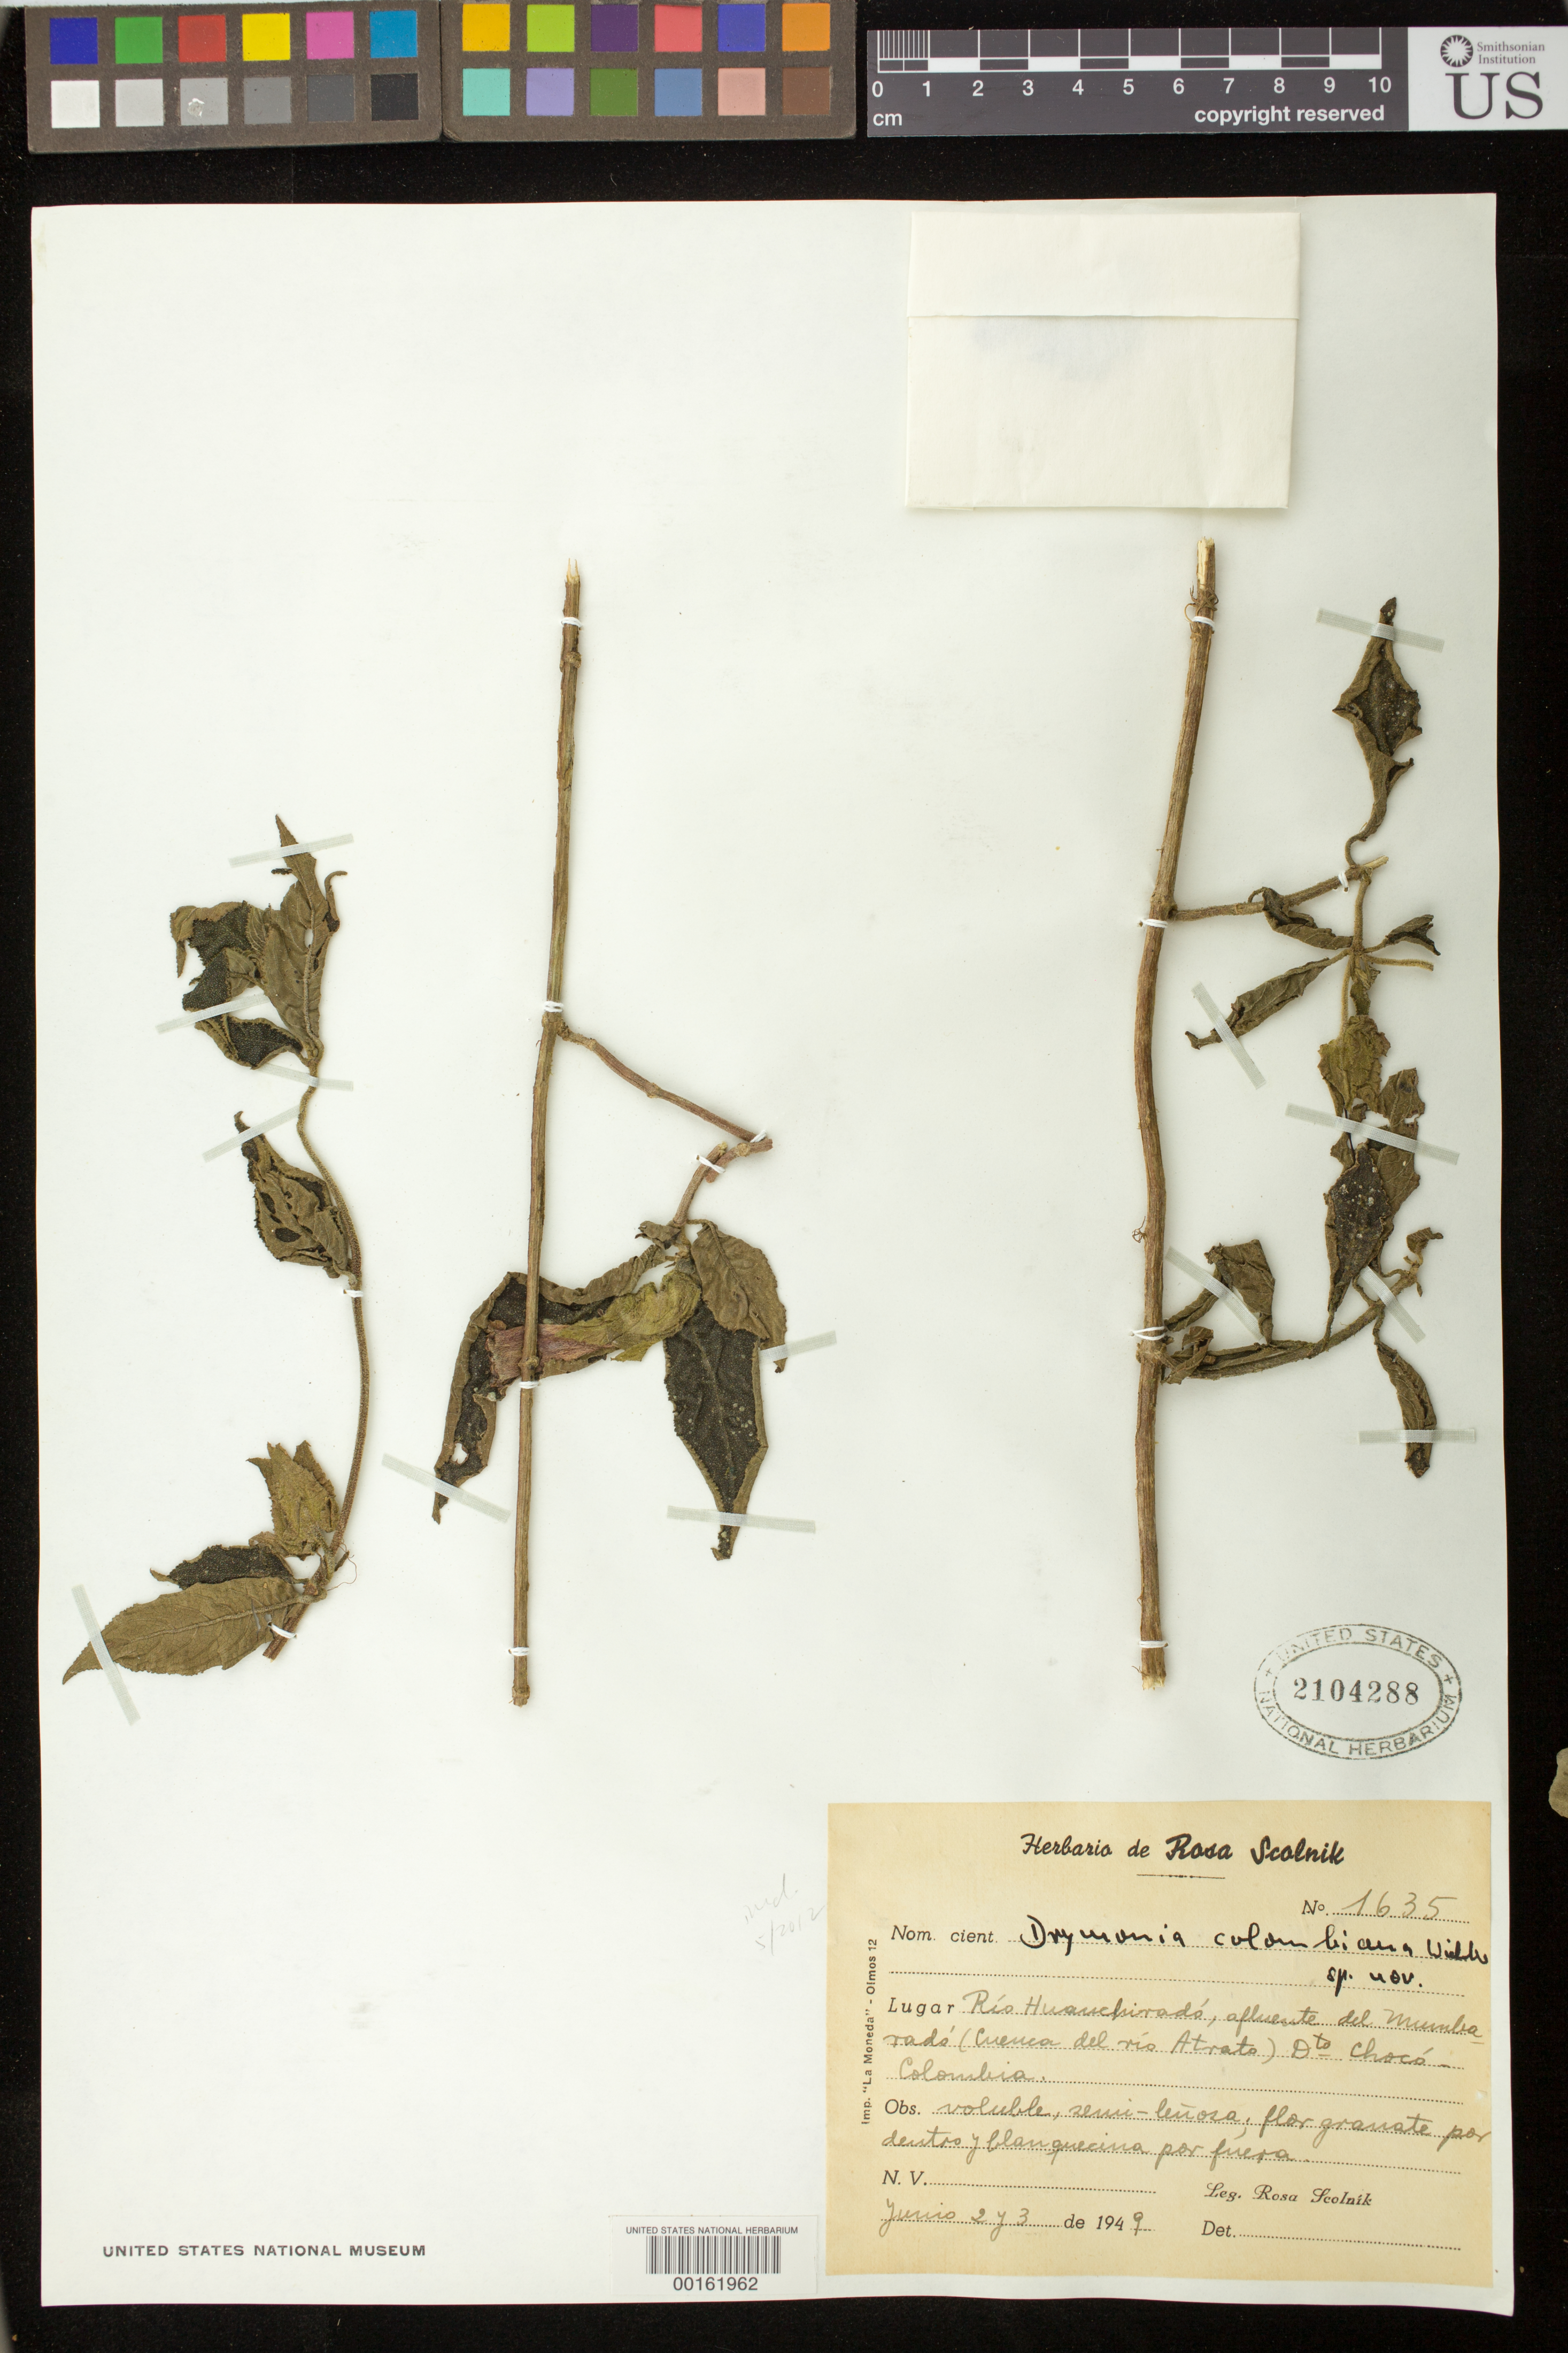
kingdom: Plantae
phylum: Tracheophyta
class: Magnoliopsida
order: Lamiales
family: Gesneriaceae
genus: Drymonia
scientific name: Drymonia sp.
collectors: R. Scolnik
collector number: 1635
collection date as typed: Jun 1949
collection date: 1949-06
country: Colombia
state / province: Chocó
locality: Rio Huauchirado, tributary of Mumbarado (Cueuca of Rio Atrato)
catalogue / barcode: US 2104288